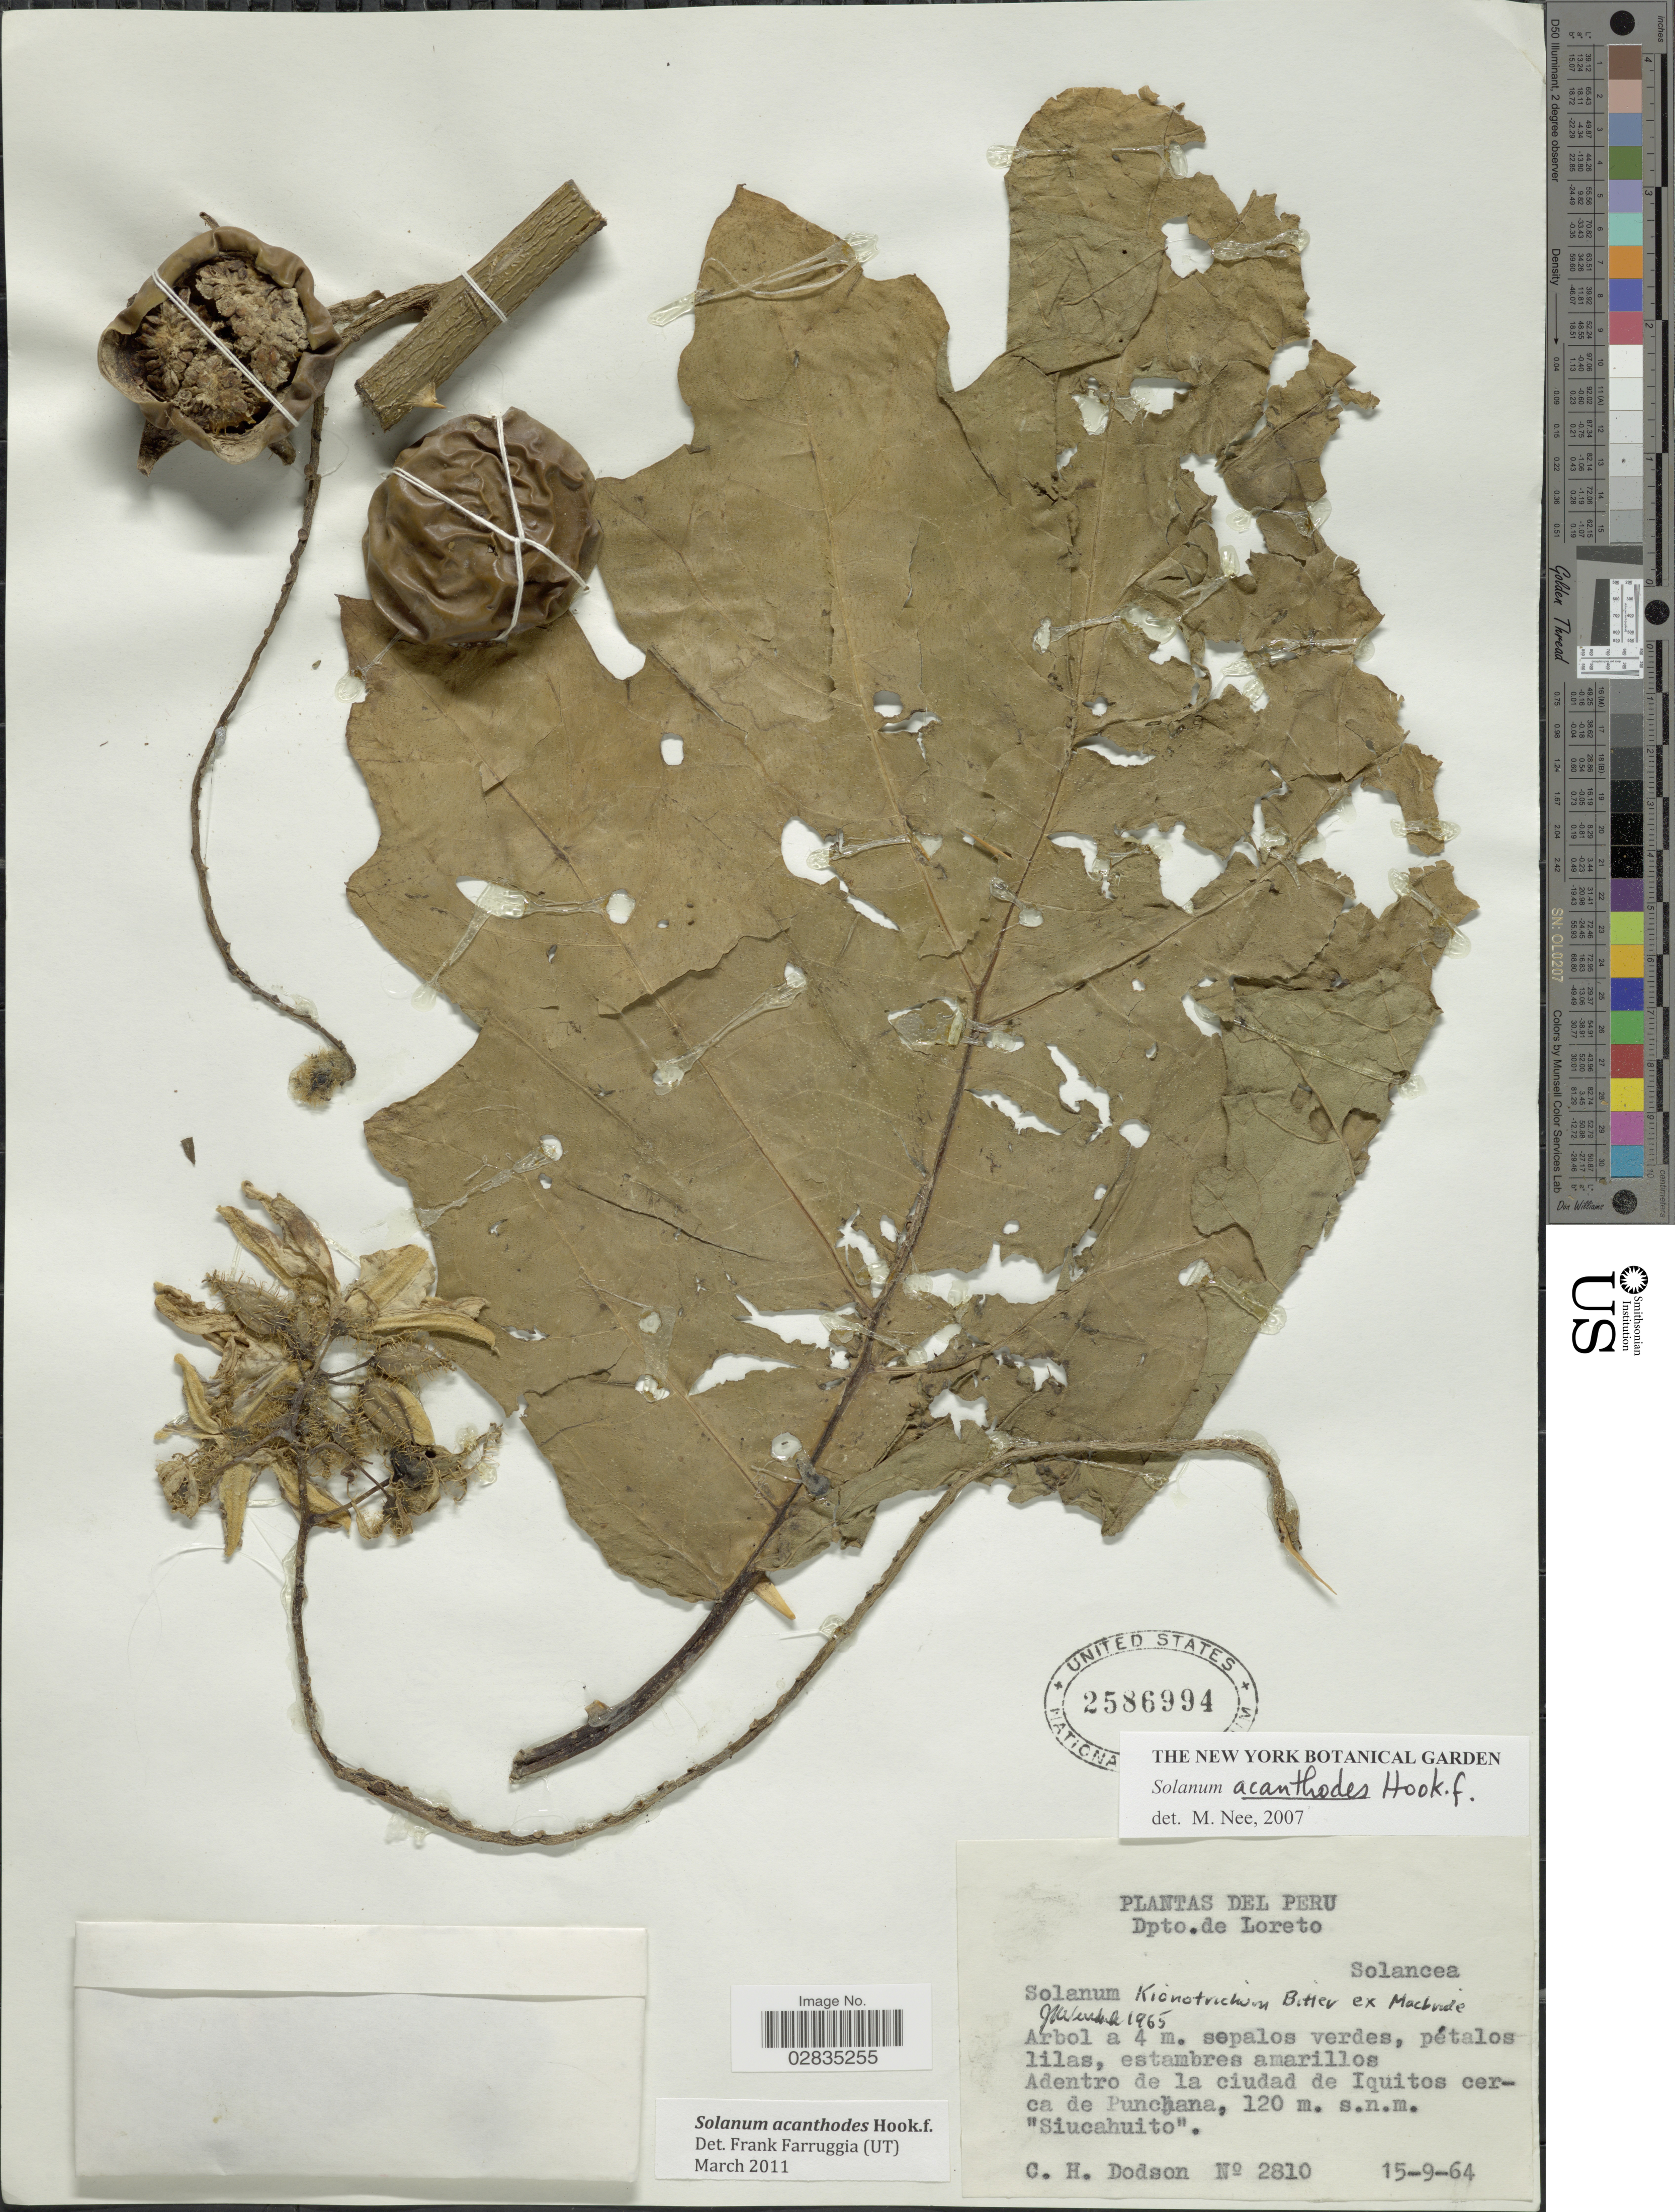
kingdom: Plantae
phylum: Tracheophyta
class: Magnoliopsida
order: Solanales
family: Solanaceae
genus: Solanum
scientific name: Solanum acanthodes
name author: Hook. f.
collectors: C. H. Dodson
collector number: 2810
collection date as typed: Transcribed d/m/y: 15/9/64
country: Peru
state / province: Loreto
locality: Dpto. de Loreto. Adentro de la ciudad de Iquitos cerca de Puchana.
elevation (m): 120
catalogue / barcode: US 2586994